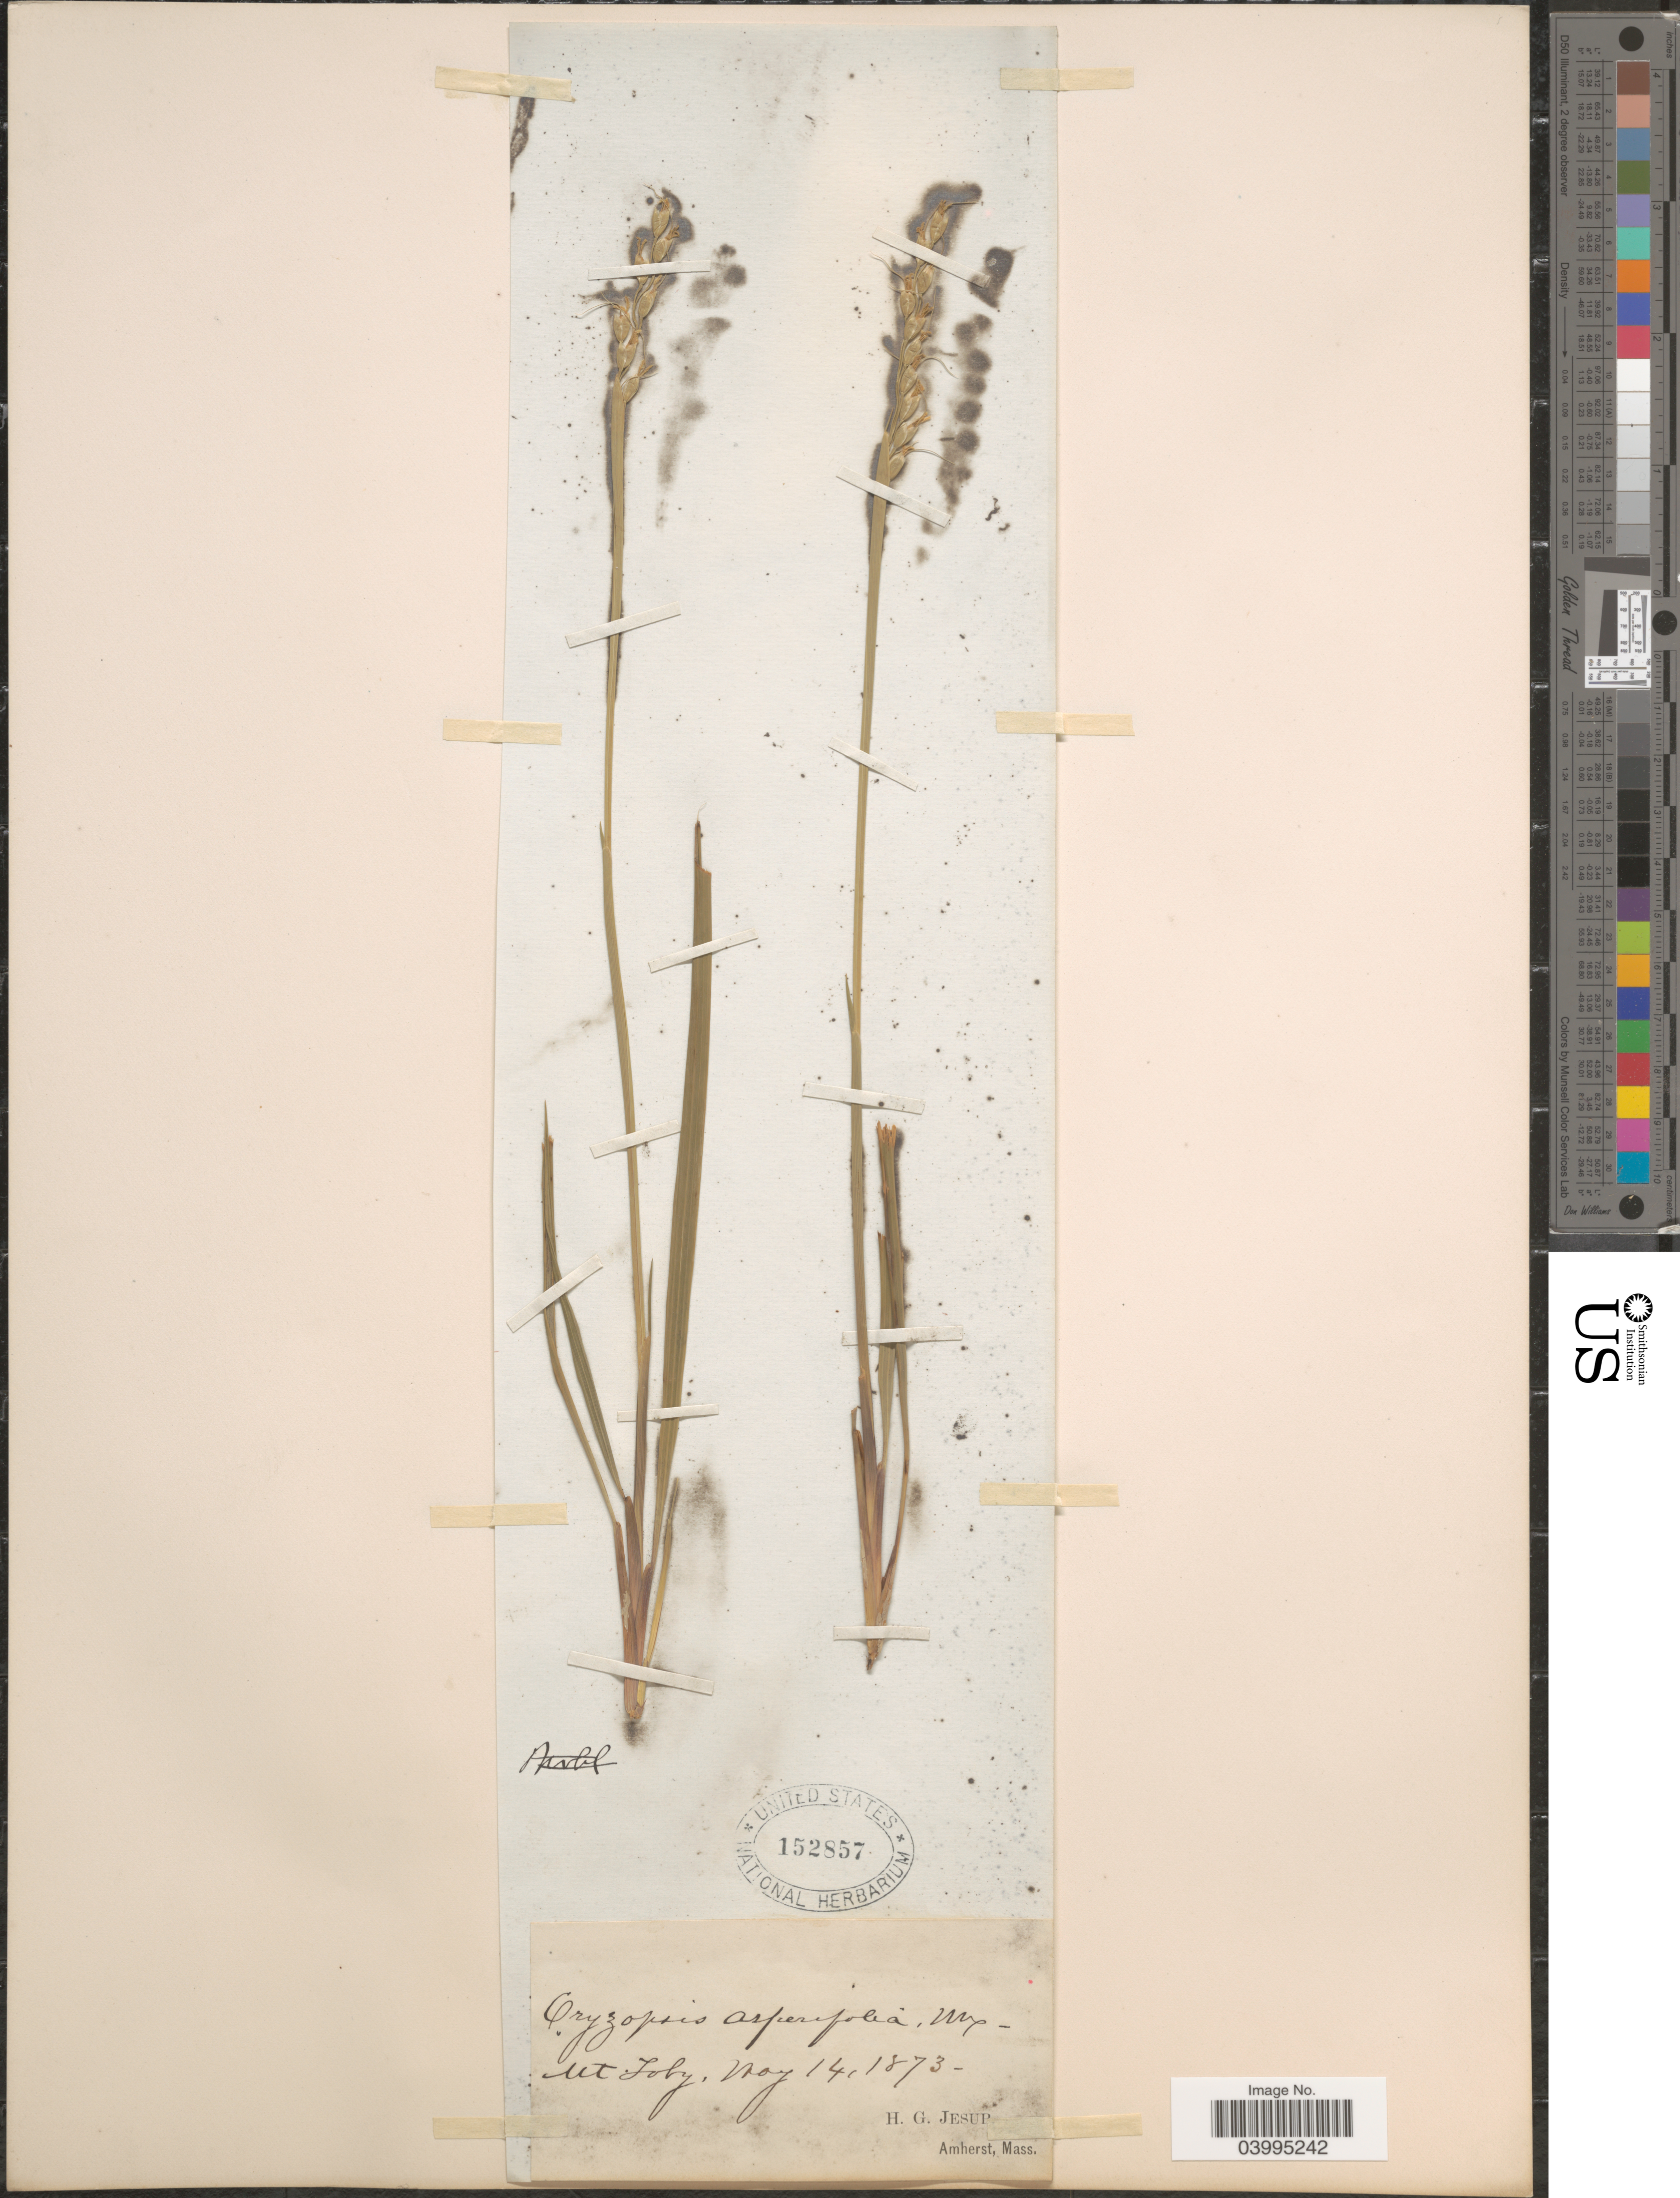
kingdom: Plantae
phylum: Tracheophyta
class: Liliopsida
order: Poales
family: Poaceae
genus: Oryzopsis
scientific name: Oryzopsis asperifolia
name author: Michx.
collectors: H. Jesup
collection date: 1873-05-14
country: United States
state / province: Massachusetts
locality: Mt. Toby.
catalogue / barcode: US 152857